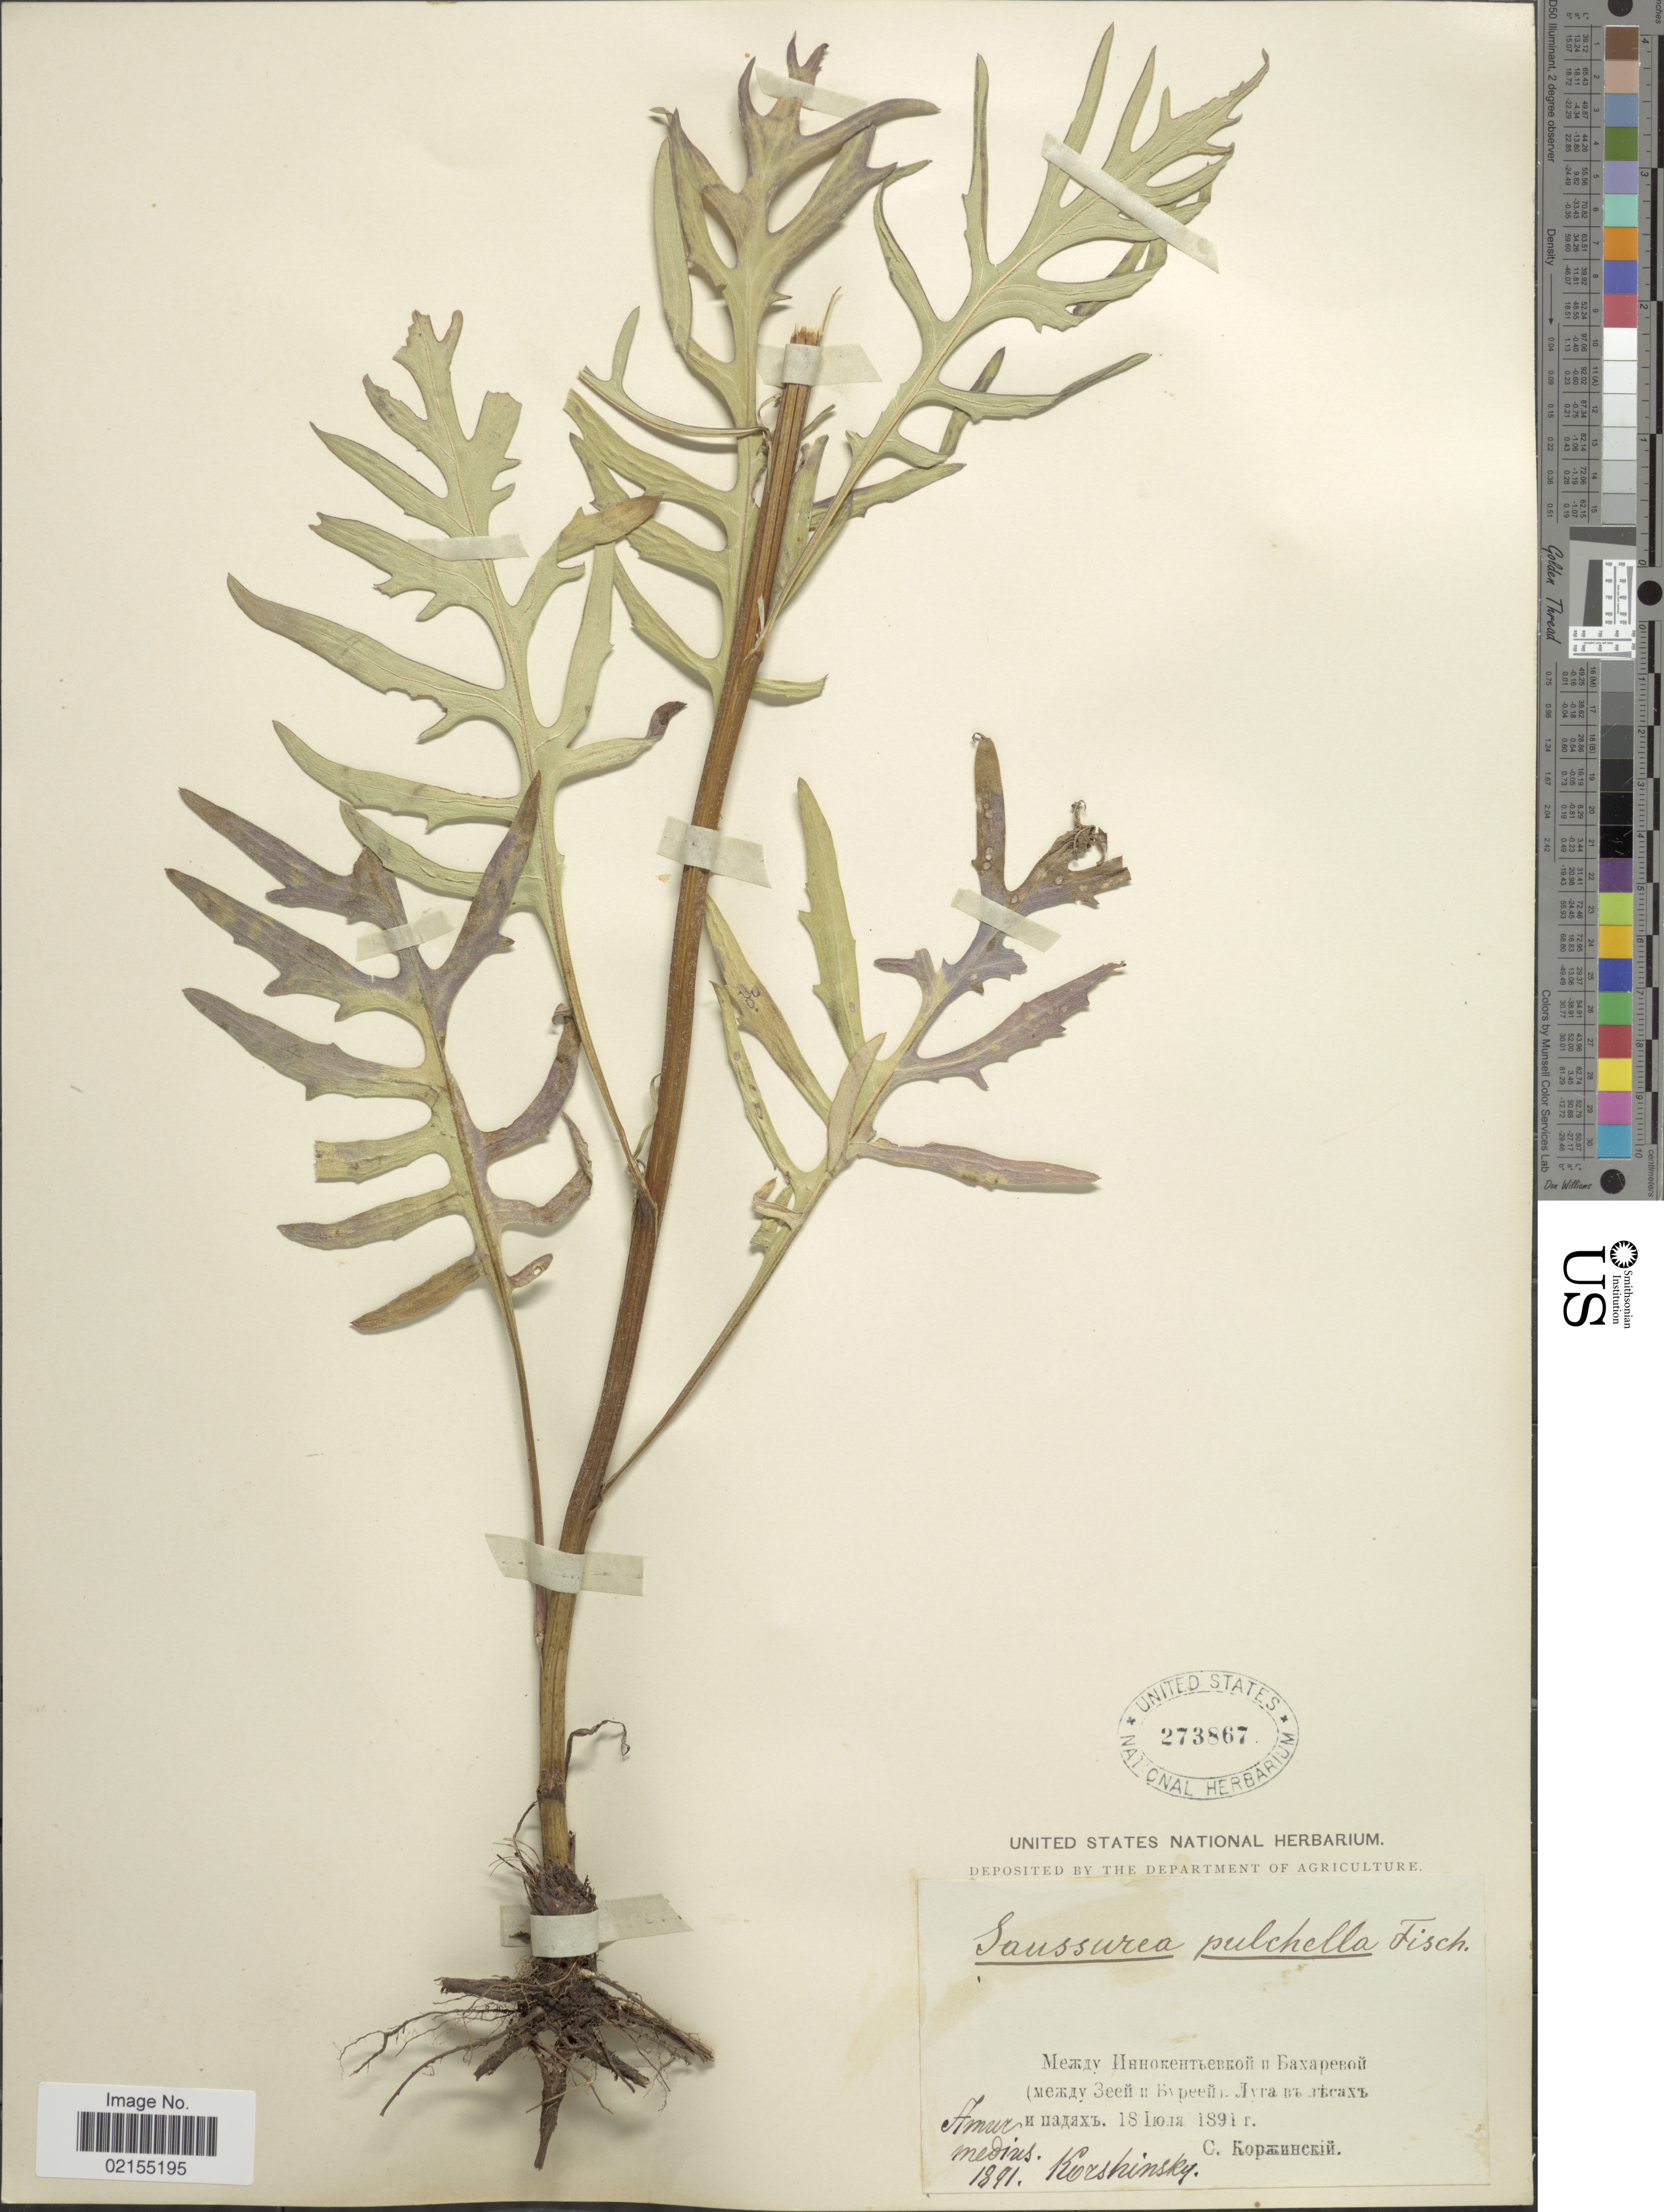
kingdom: Plantae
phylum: Tracheophyta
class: Magnoliopsida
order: Asterales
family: Asteraceae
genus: Saussurea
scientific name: Saussurea pulchella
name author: (Fisch.) Fisch.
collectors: Korshinsky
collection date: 1891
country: Russian Federation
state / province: Amur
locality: Amur medius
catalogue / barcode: US 273867